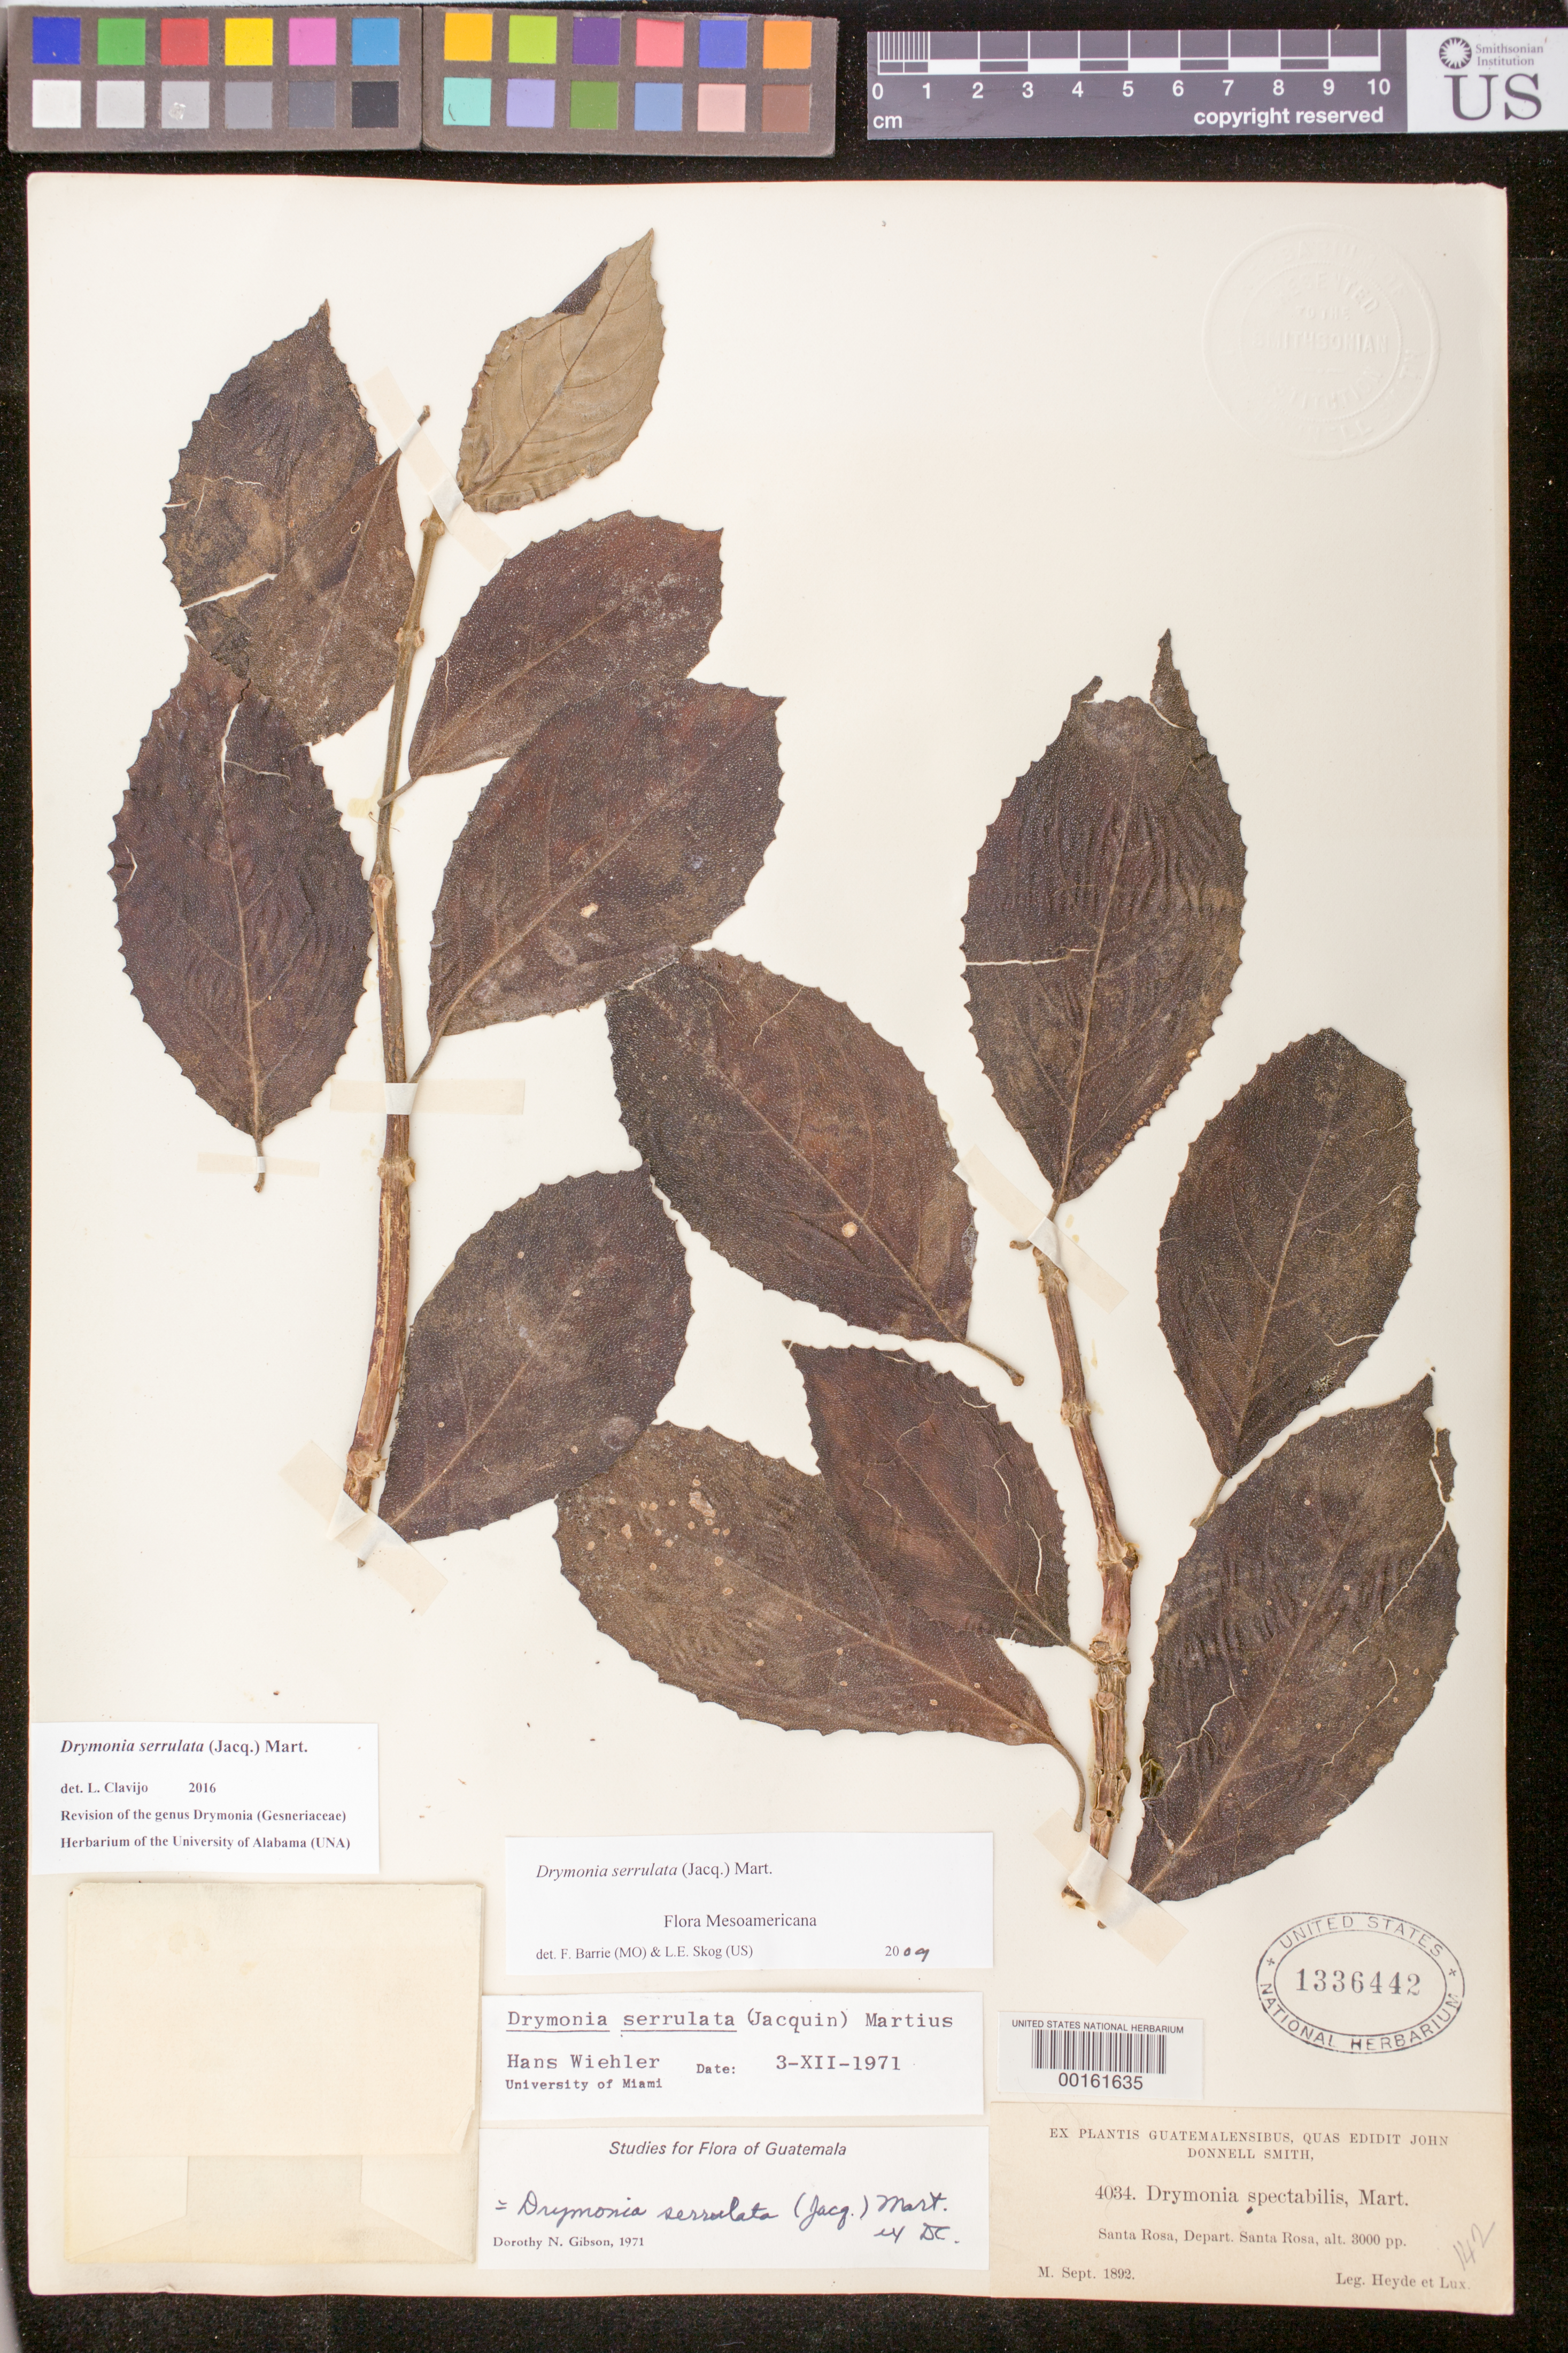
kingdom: Plantae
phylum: Tracheophyta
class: Magnoliopsida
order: Lamiales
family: Gesneriaceae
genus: Drymonia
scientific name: Drymonia serrulata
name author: (Jacq.) Mart.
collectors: E. T. Heyde & E. Lux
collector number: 4034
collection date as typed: Sep 1892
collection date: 1892-09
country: Guatemala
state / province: Santa Rosa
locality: Santa Rosa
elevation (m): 3000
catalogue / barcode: US 1336442